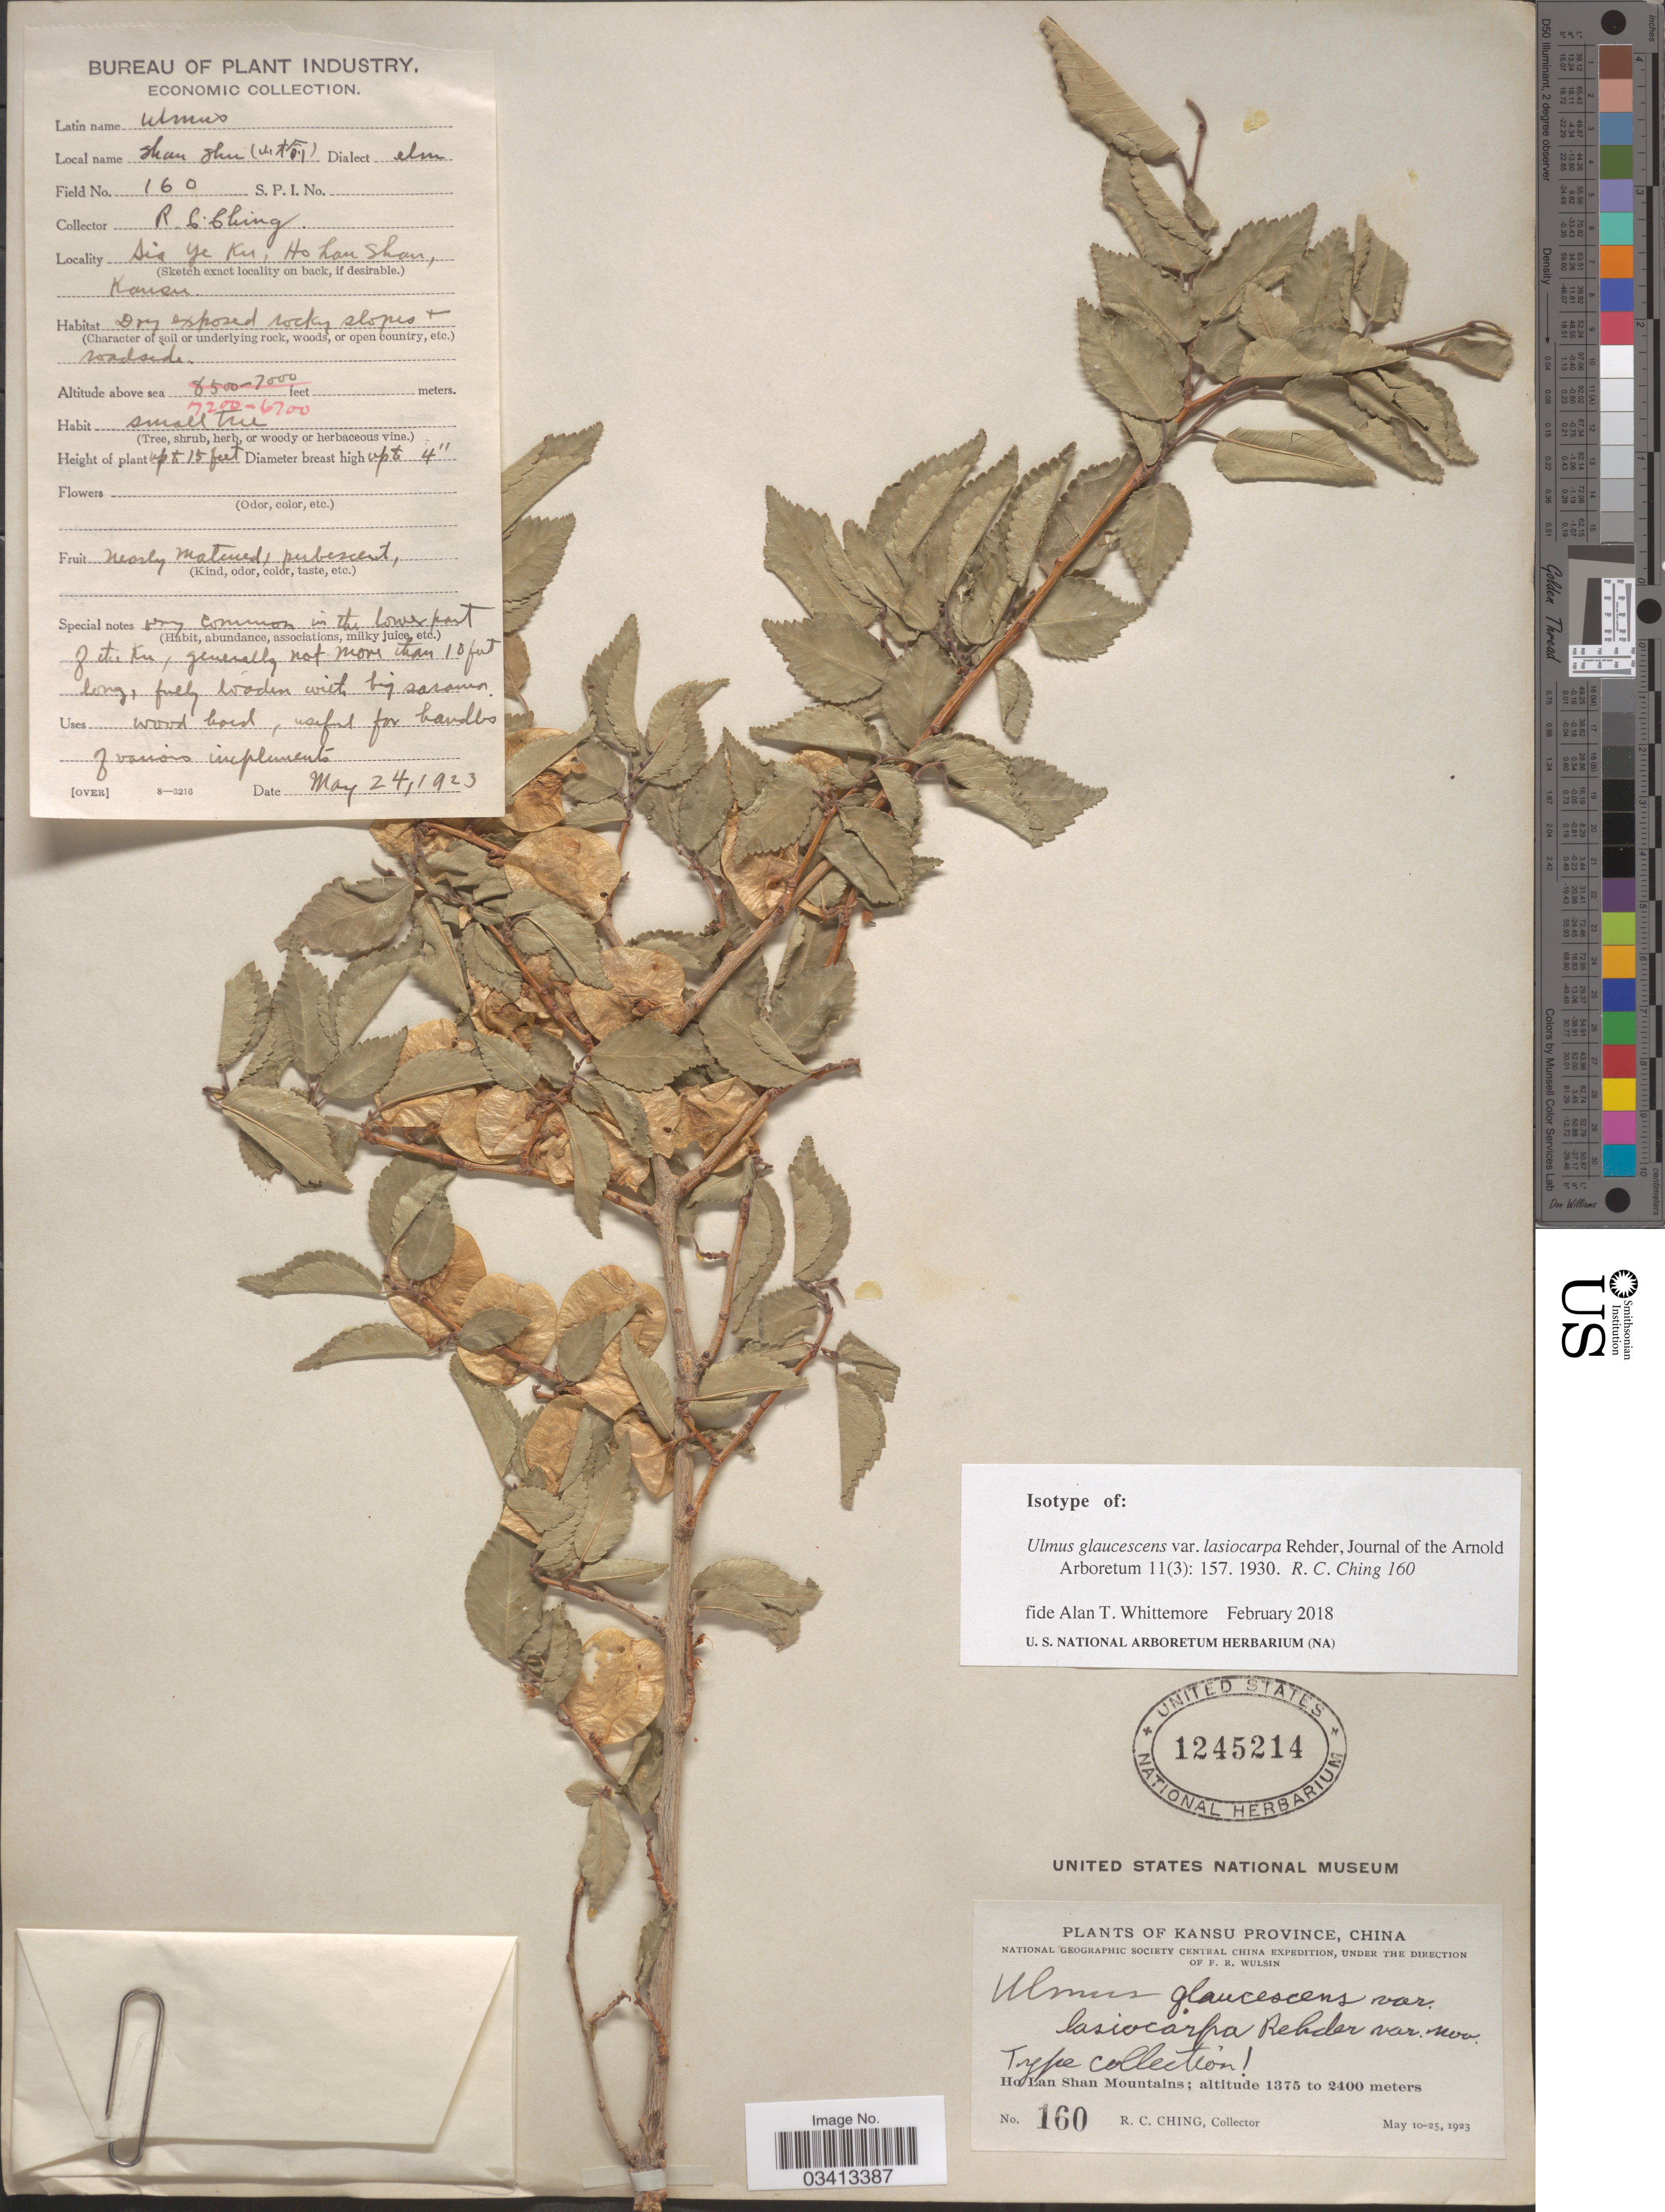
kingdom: Plantae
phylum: Tracheophyta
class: Magnoliopsida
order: Rosales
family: Ulmaceae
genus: Ulmus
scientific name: Ulmus glaucescens var. lasiocarpa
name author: Rehder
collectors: R. C. Ching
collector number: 160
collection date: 1923-05-24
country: China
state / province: Gansu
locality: Sia Ye Ku, Ho Lan Shan. Kansu Province. Ho Lan Shan Mountains.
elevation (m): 2042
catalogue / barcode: US 1245214